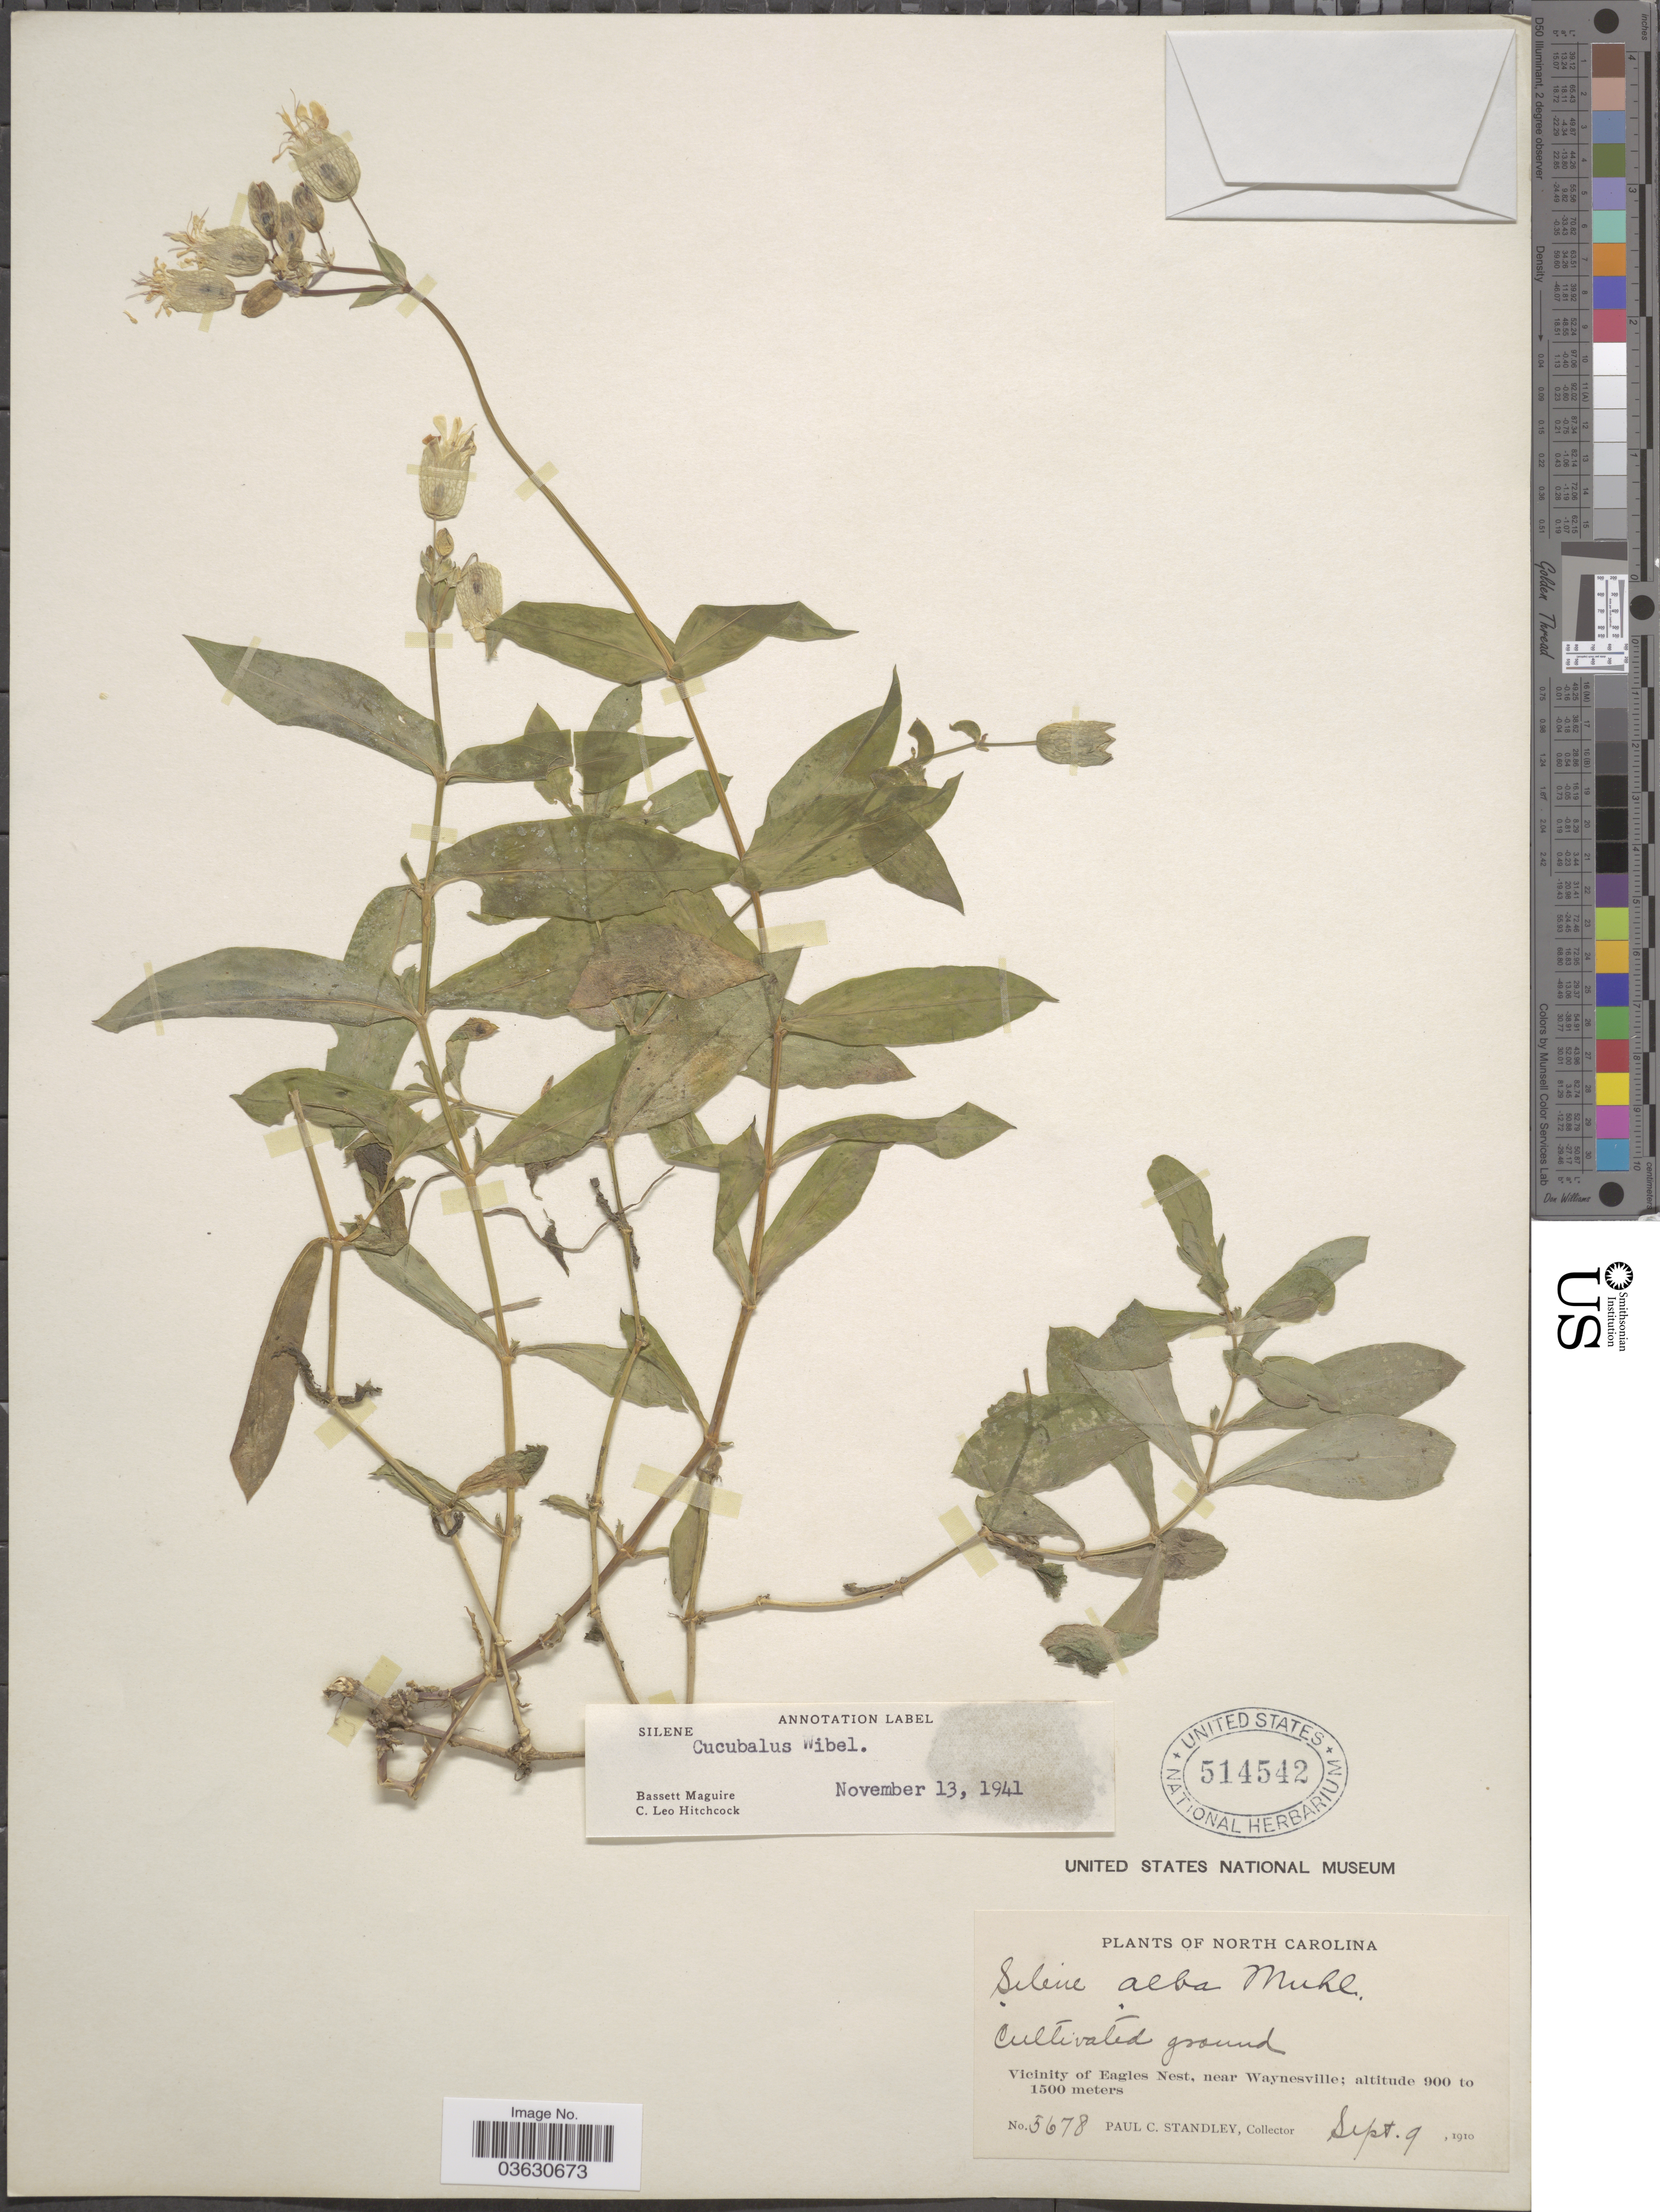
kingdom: Plantae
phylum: Tracheophyta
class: Magnoliopsida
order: Caryophyllales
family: Caryophyllaceae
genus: Silene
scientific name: Silene cucubalus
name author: L.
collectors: P. C. Standley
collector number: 5678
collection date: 1910-09-09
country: United States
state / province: North Carolina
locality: Cultivated ground. Vicinity of Eagles Nest, near Waynesville.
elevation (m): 900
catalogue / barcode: US 514542